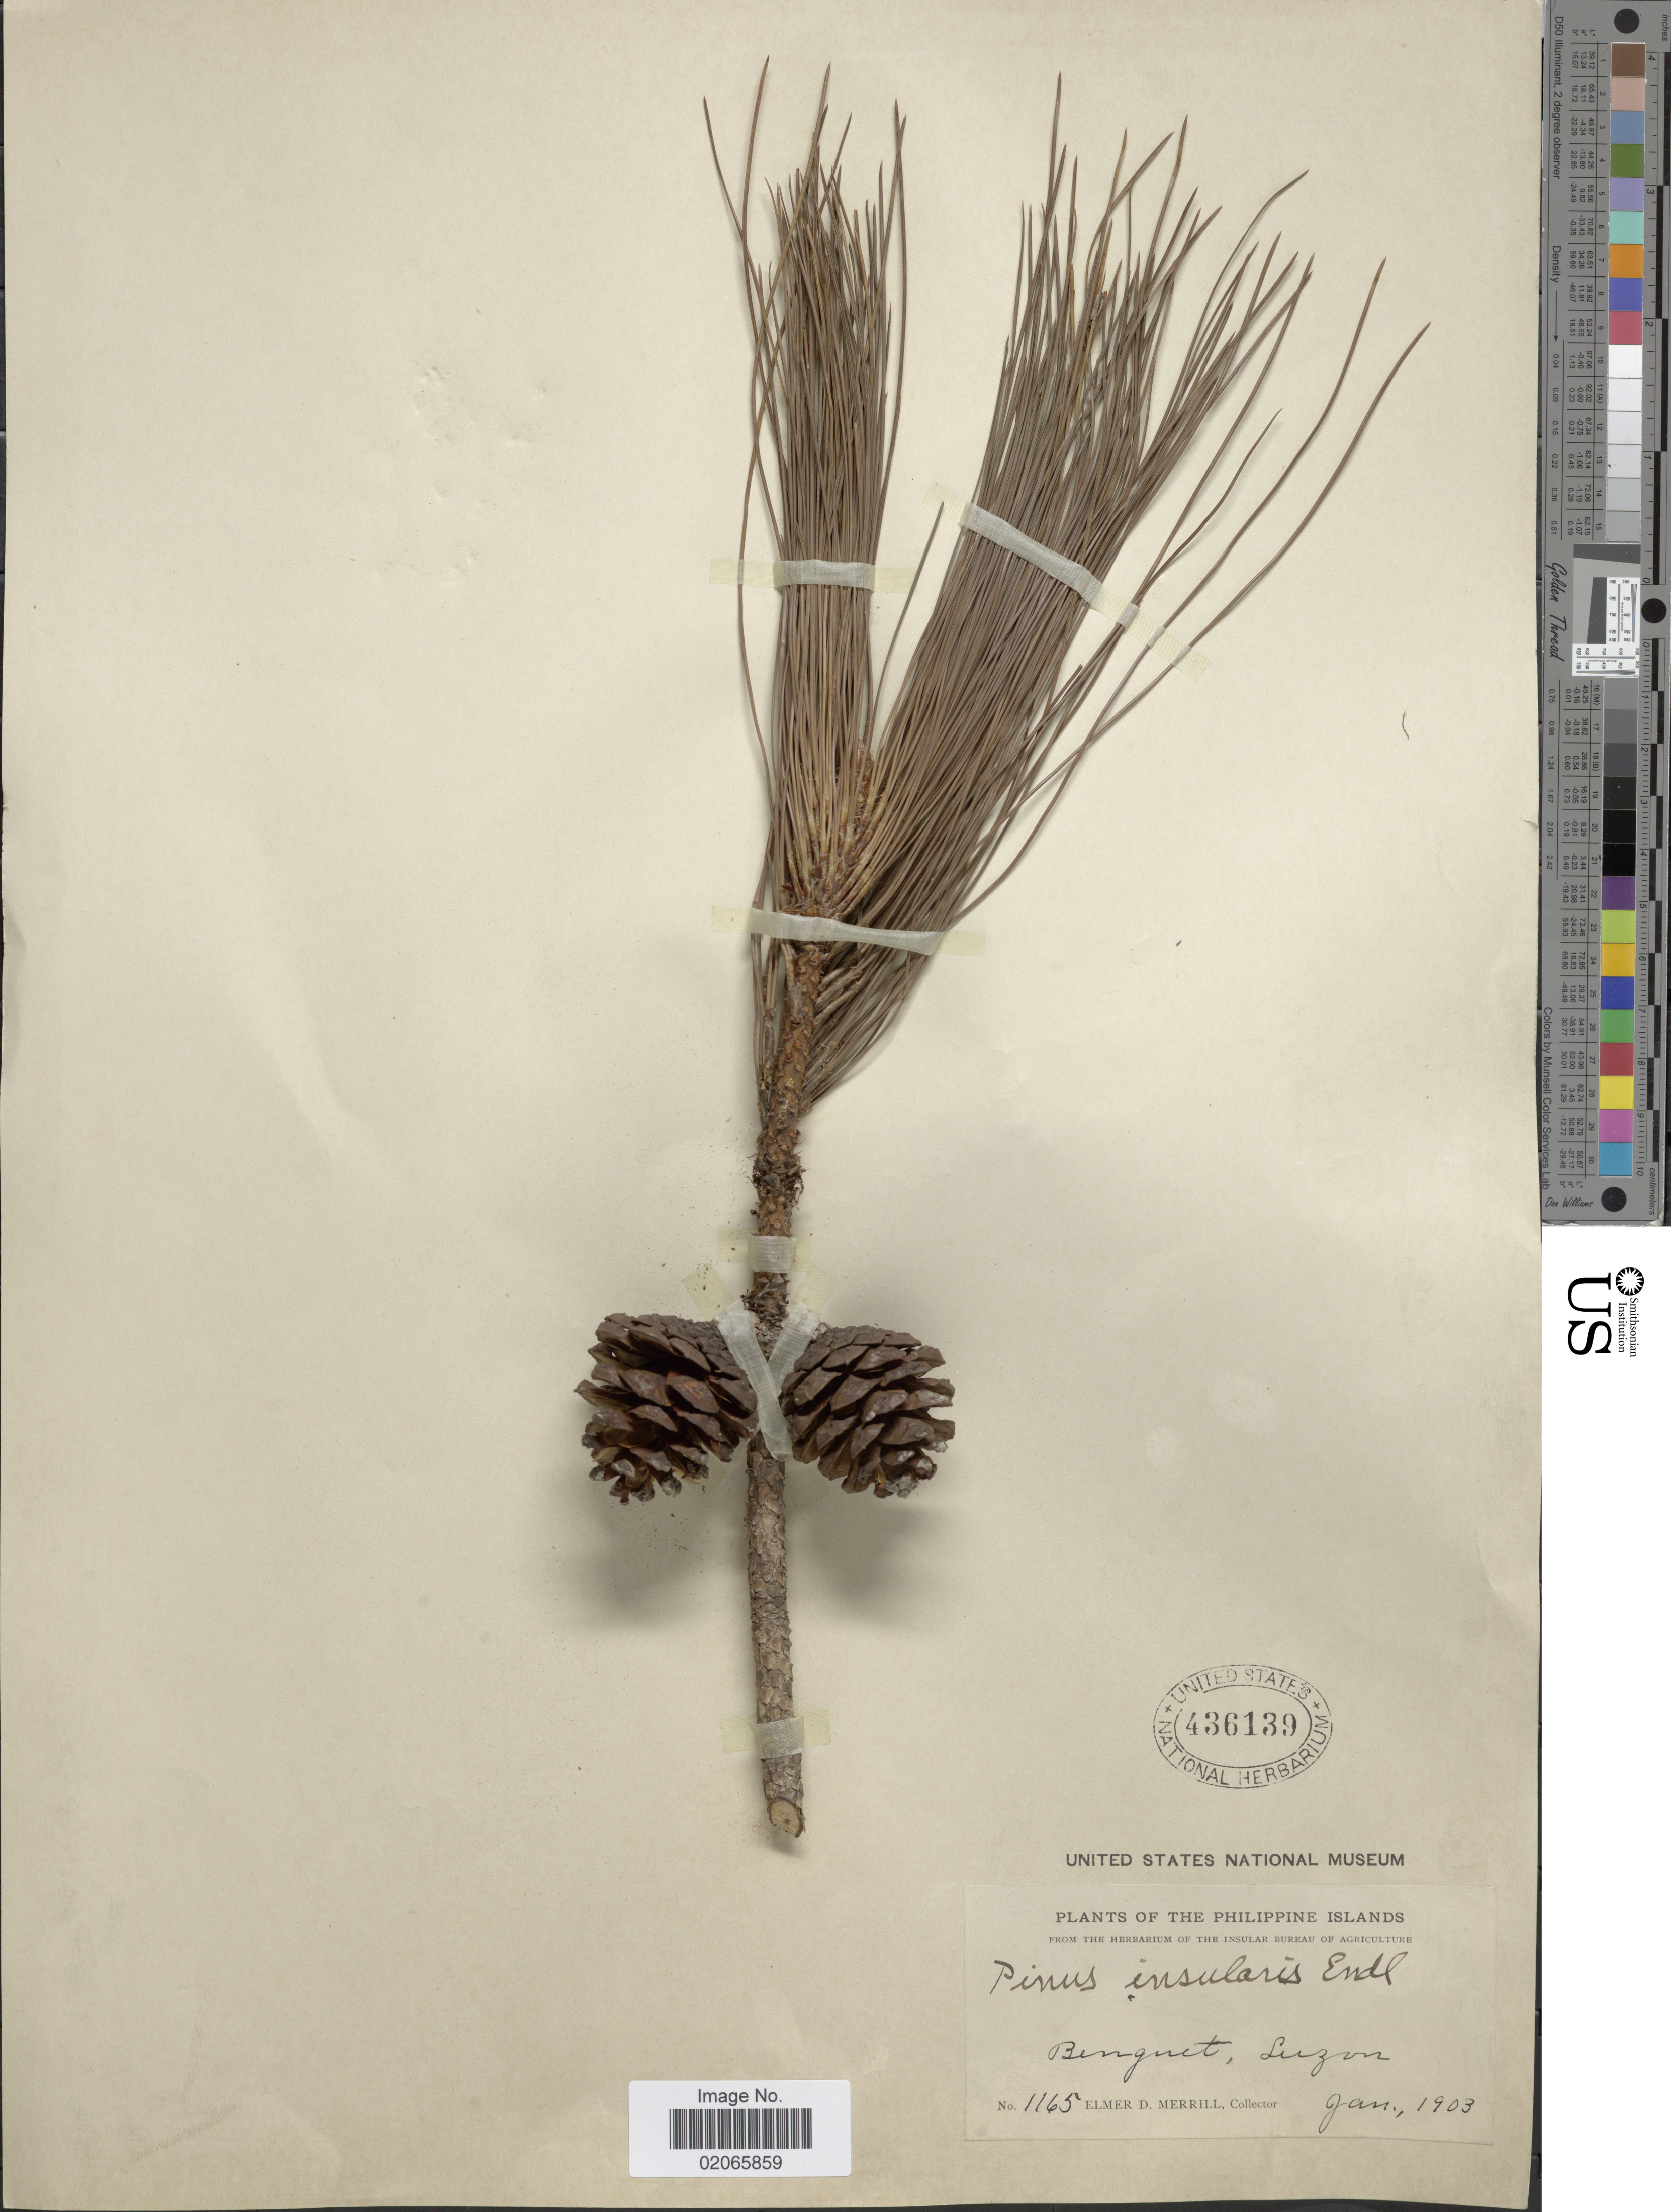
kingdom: Plantae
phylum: Tracheophyta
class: Pinopsida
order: Pinales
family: Pinaceae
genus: Pinus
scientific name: Pinus insularis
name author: Endl.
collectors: E. D. Merrill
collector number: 1165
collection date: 1903-01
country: Philippines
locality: The Philippine Islands. Benguet, Luzon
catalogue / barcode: US 436139